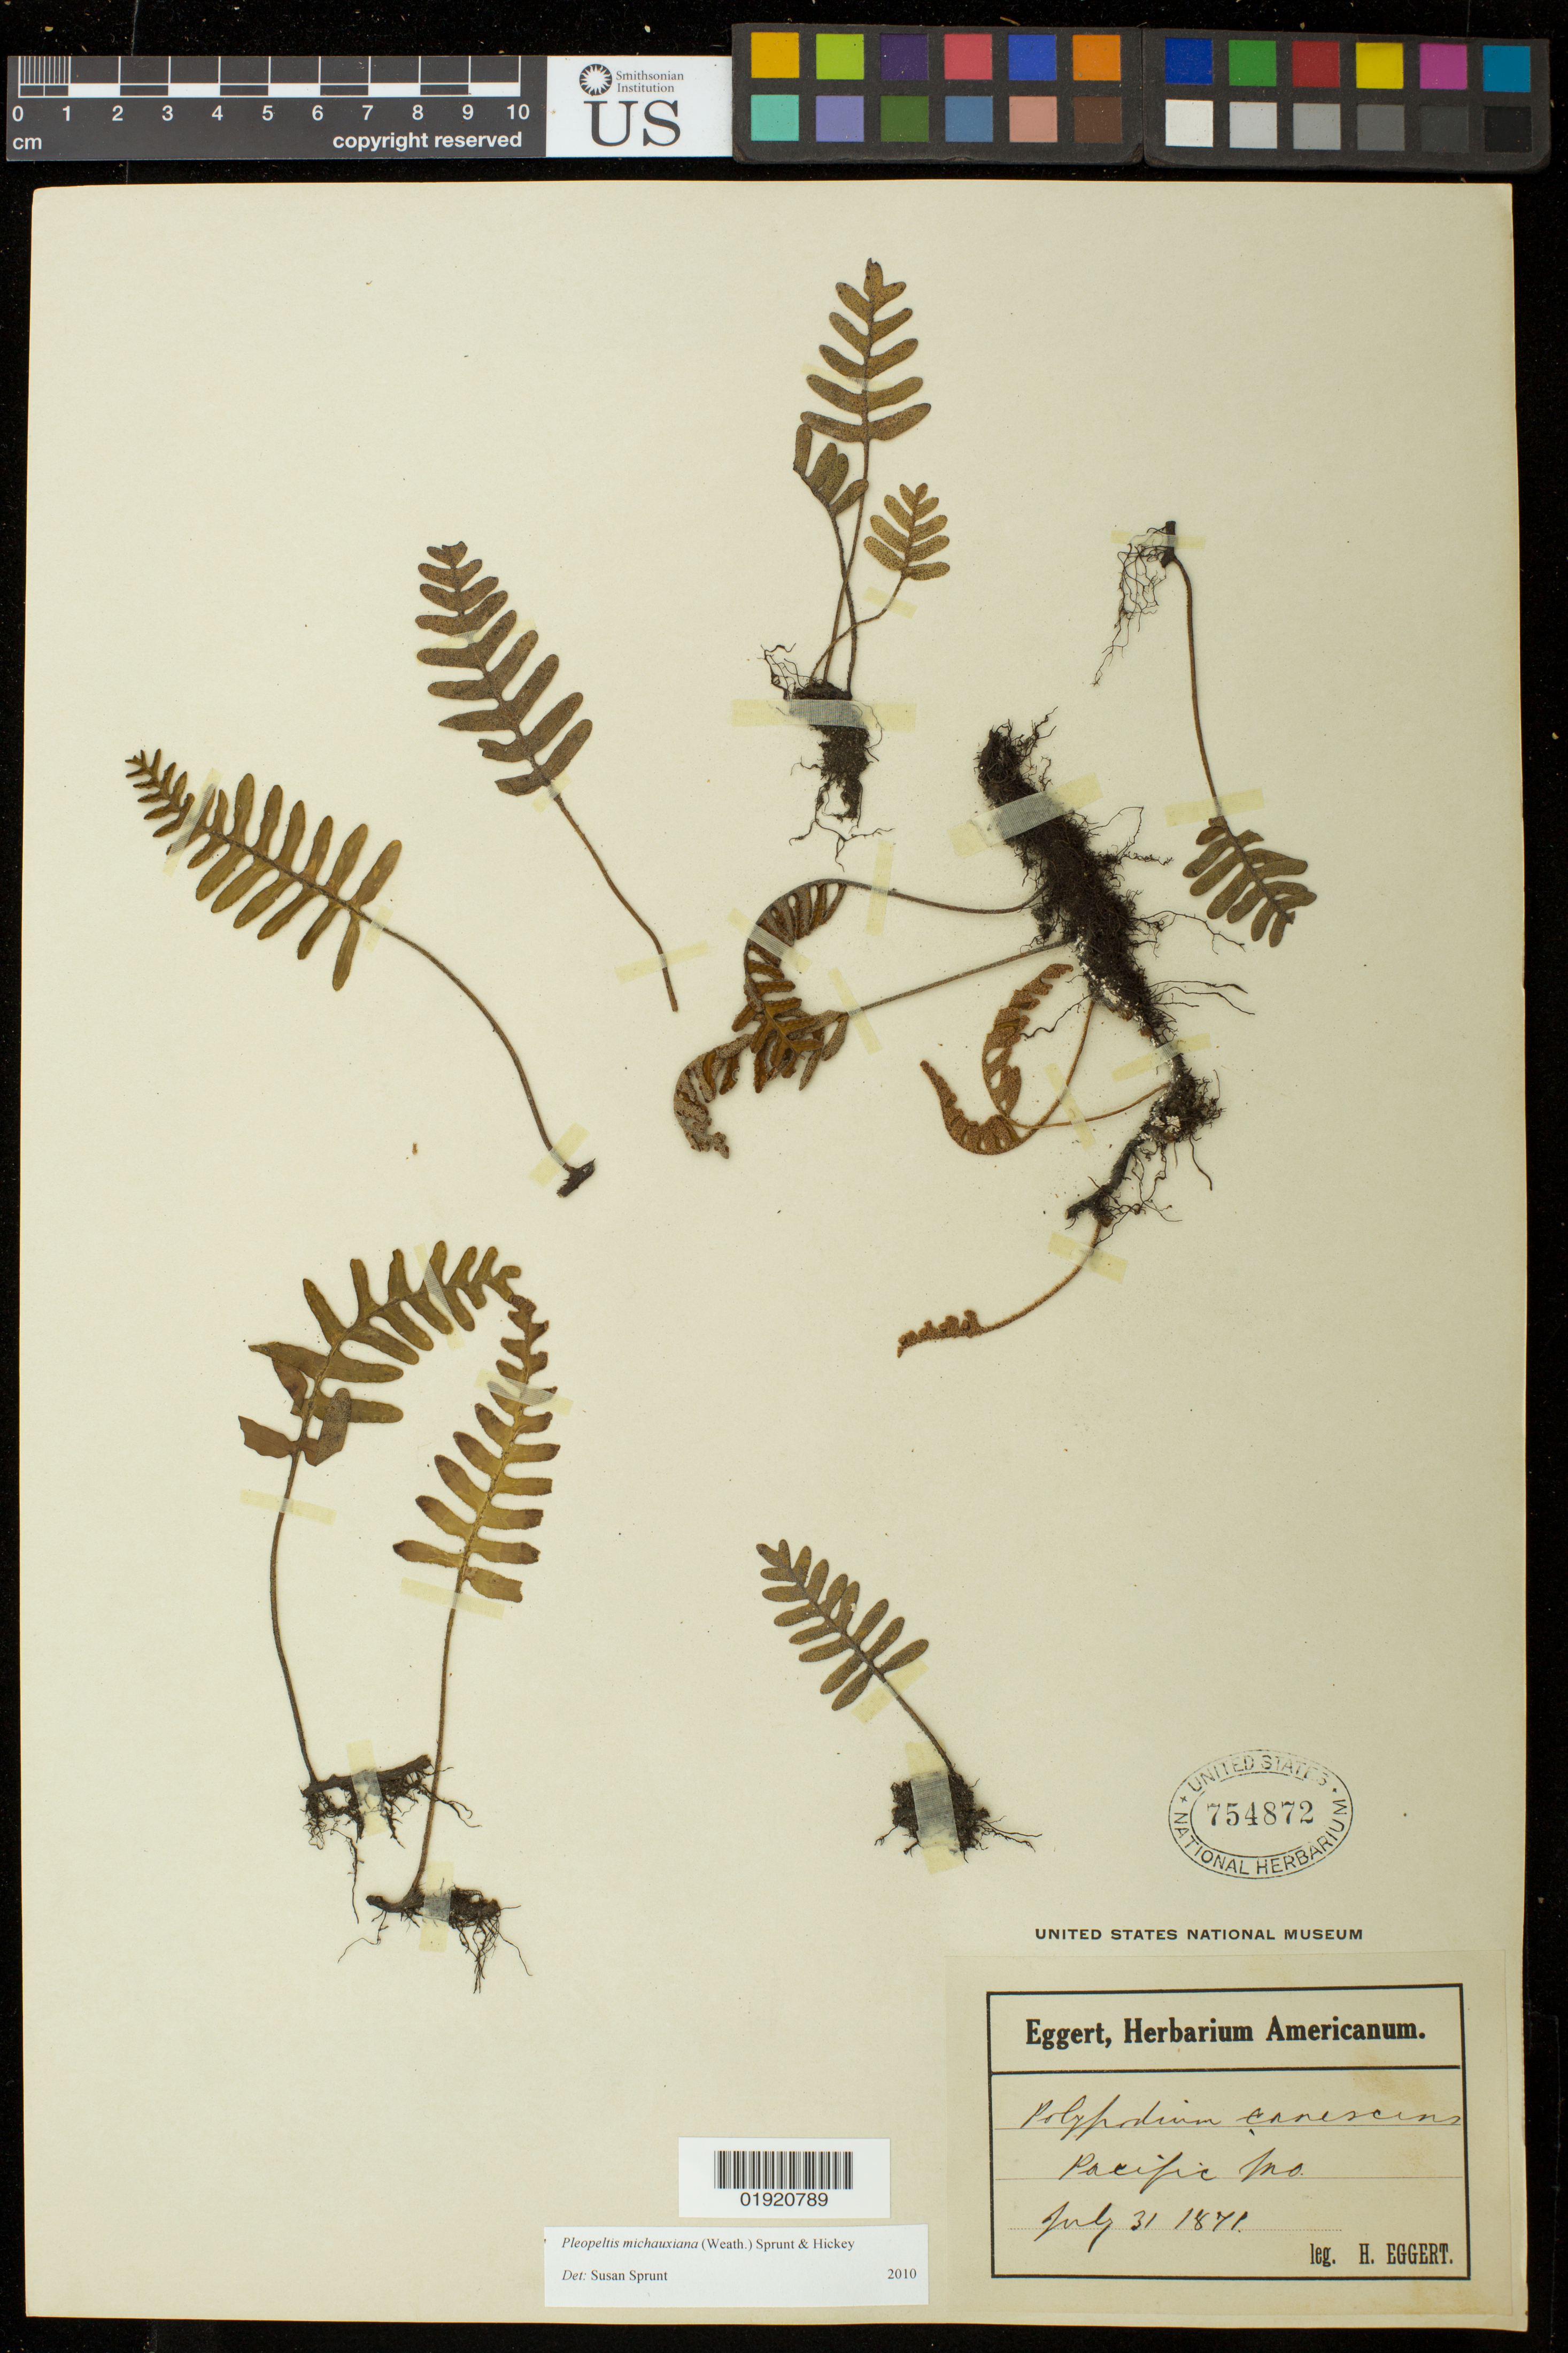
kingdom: Plantae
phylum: Tracheophyta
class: Polypodiopsida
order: Polypodiales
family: Polypodiaceae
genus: Pleopeltis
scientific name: Pleopeltis michauxiana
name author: (Weath.) Hickey & Sprunt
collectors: H. Eggert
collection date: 1871-07-31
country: United States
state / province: Missouri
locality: Pacific, Missouri.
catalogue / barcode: US 754872